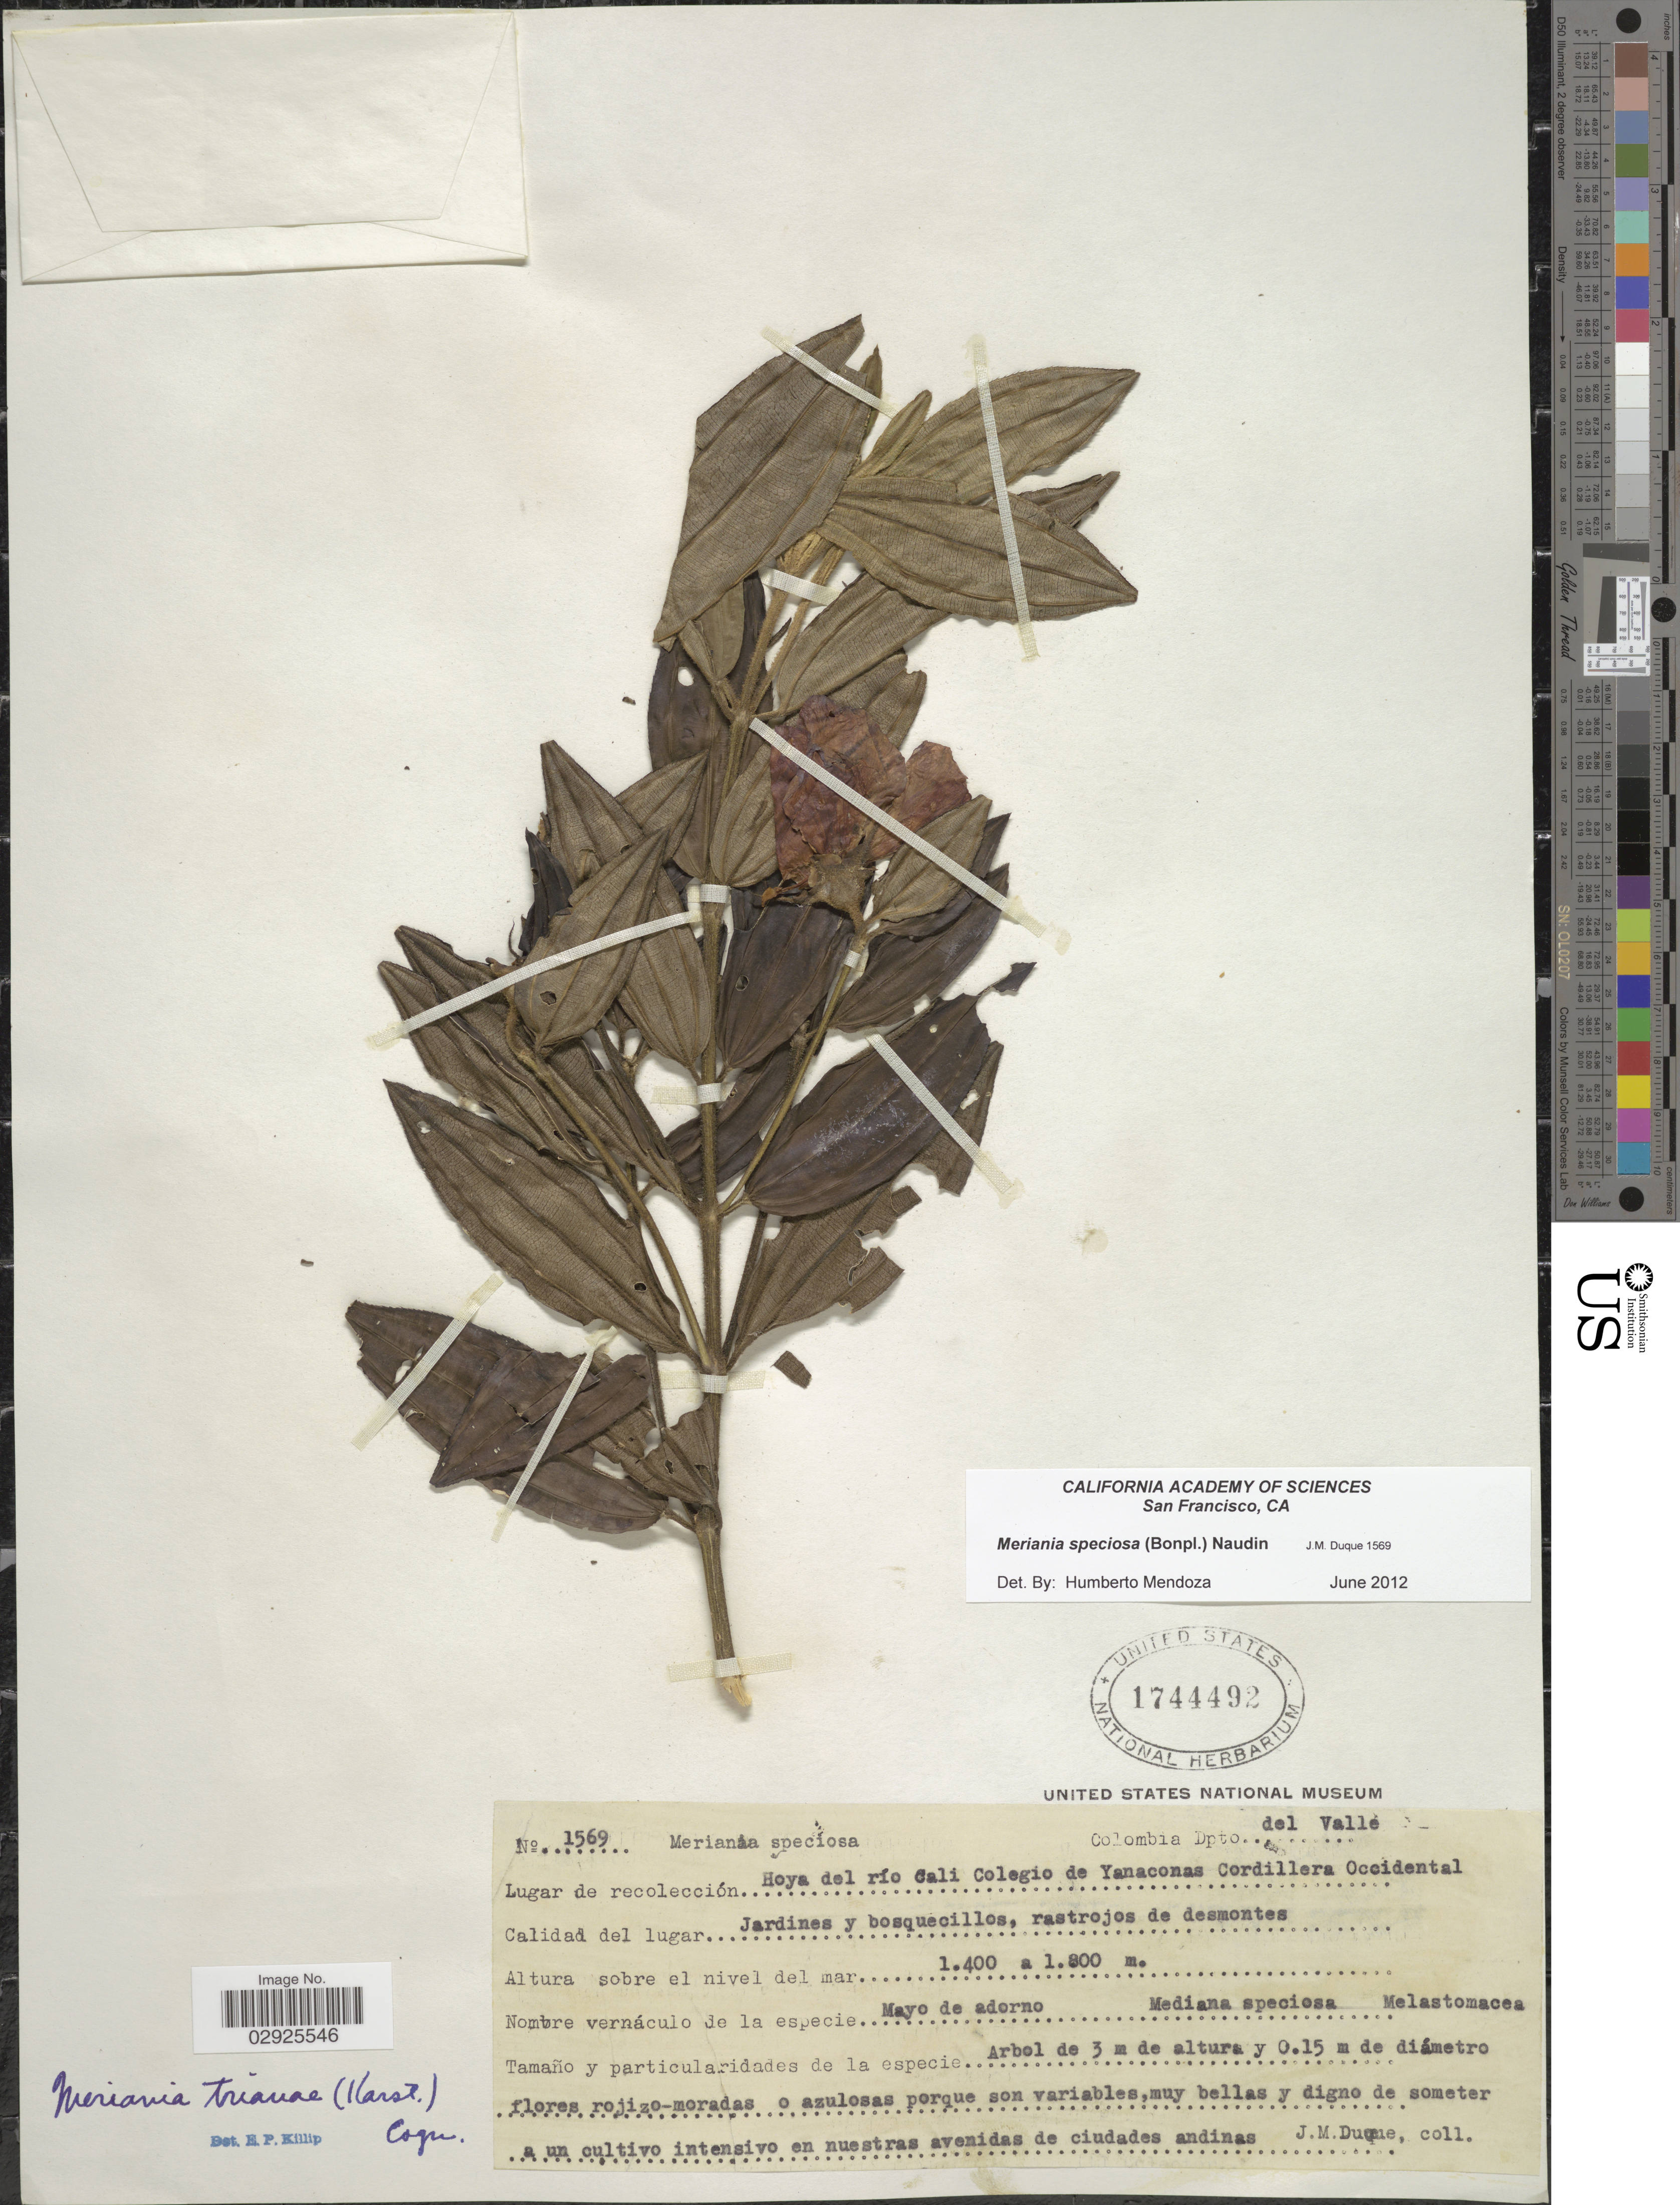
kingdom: Plantae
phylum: Tracheophyta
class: Magnoliopsida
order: Myrtales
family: Melastomataceae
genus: Meriania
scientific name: Meriania speciosa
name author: (Bonpl.) Naudin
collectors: J. Duque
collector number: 1569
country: Colombia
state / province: Valle del Cauca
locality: Dpto. del Valle, Hoya del río cali Colegio de Yanaconas Cordillera Occidental.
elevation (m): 1400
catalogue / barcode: US 1744492